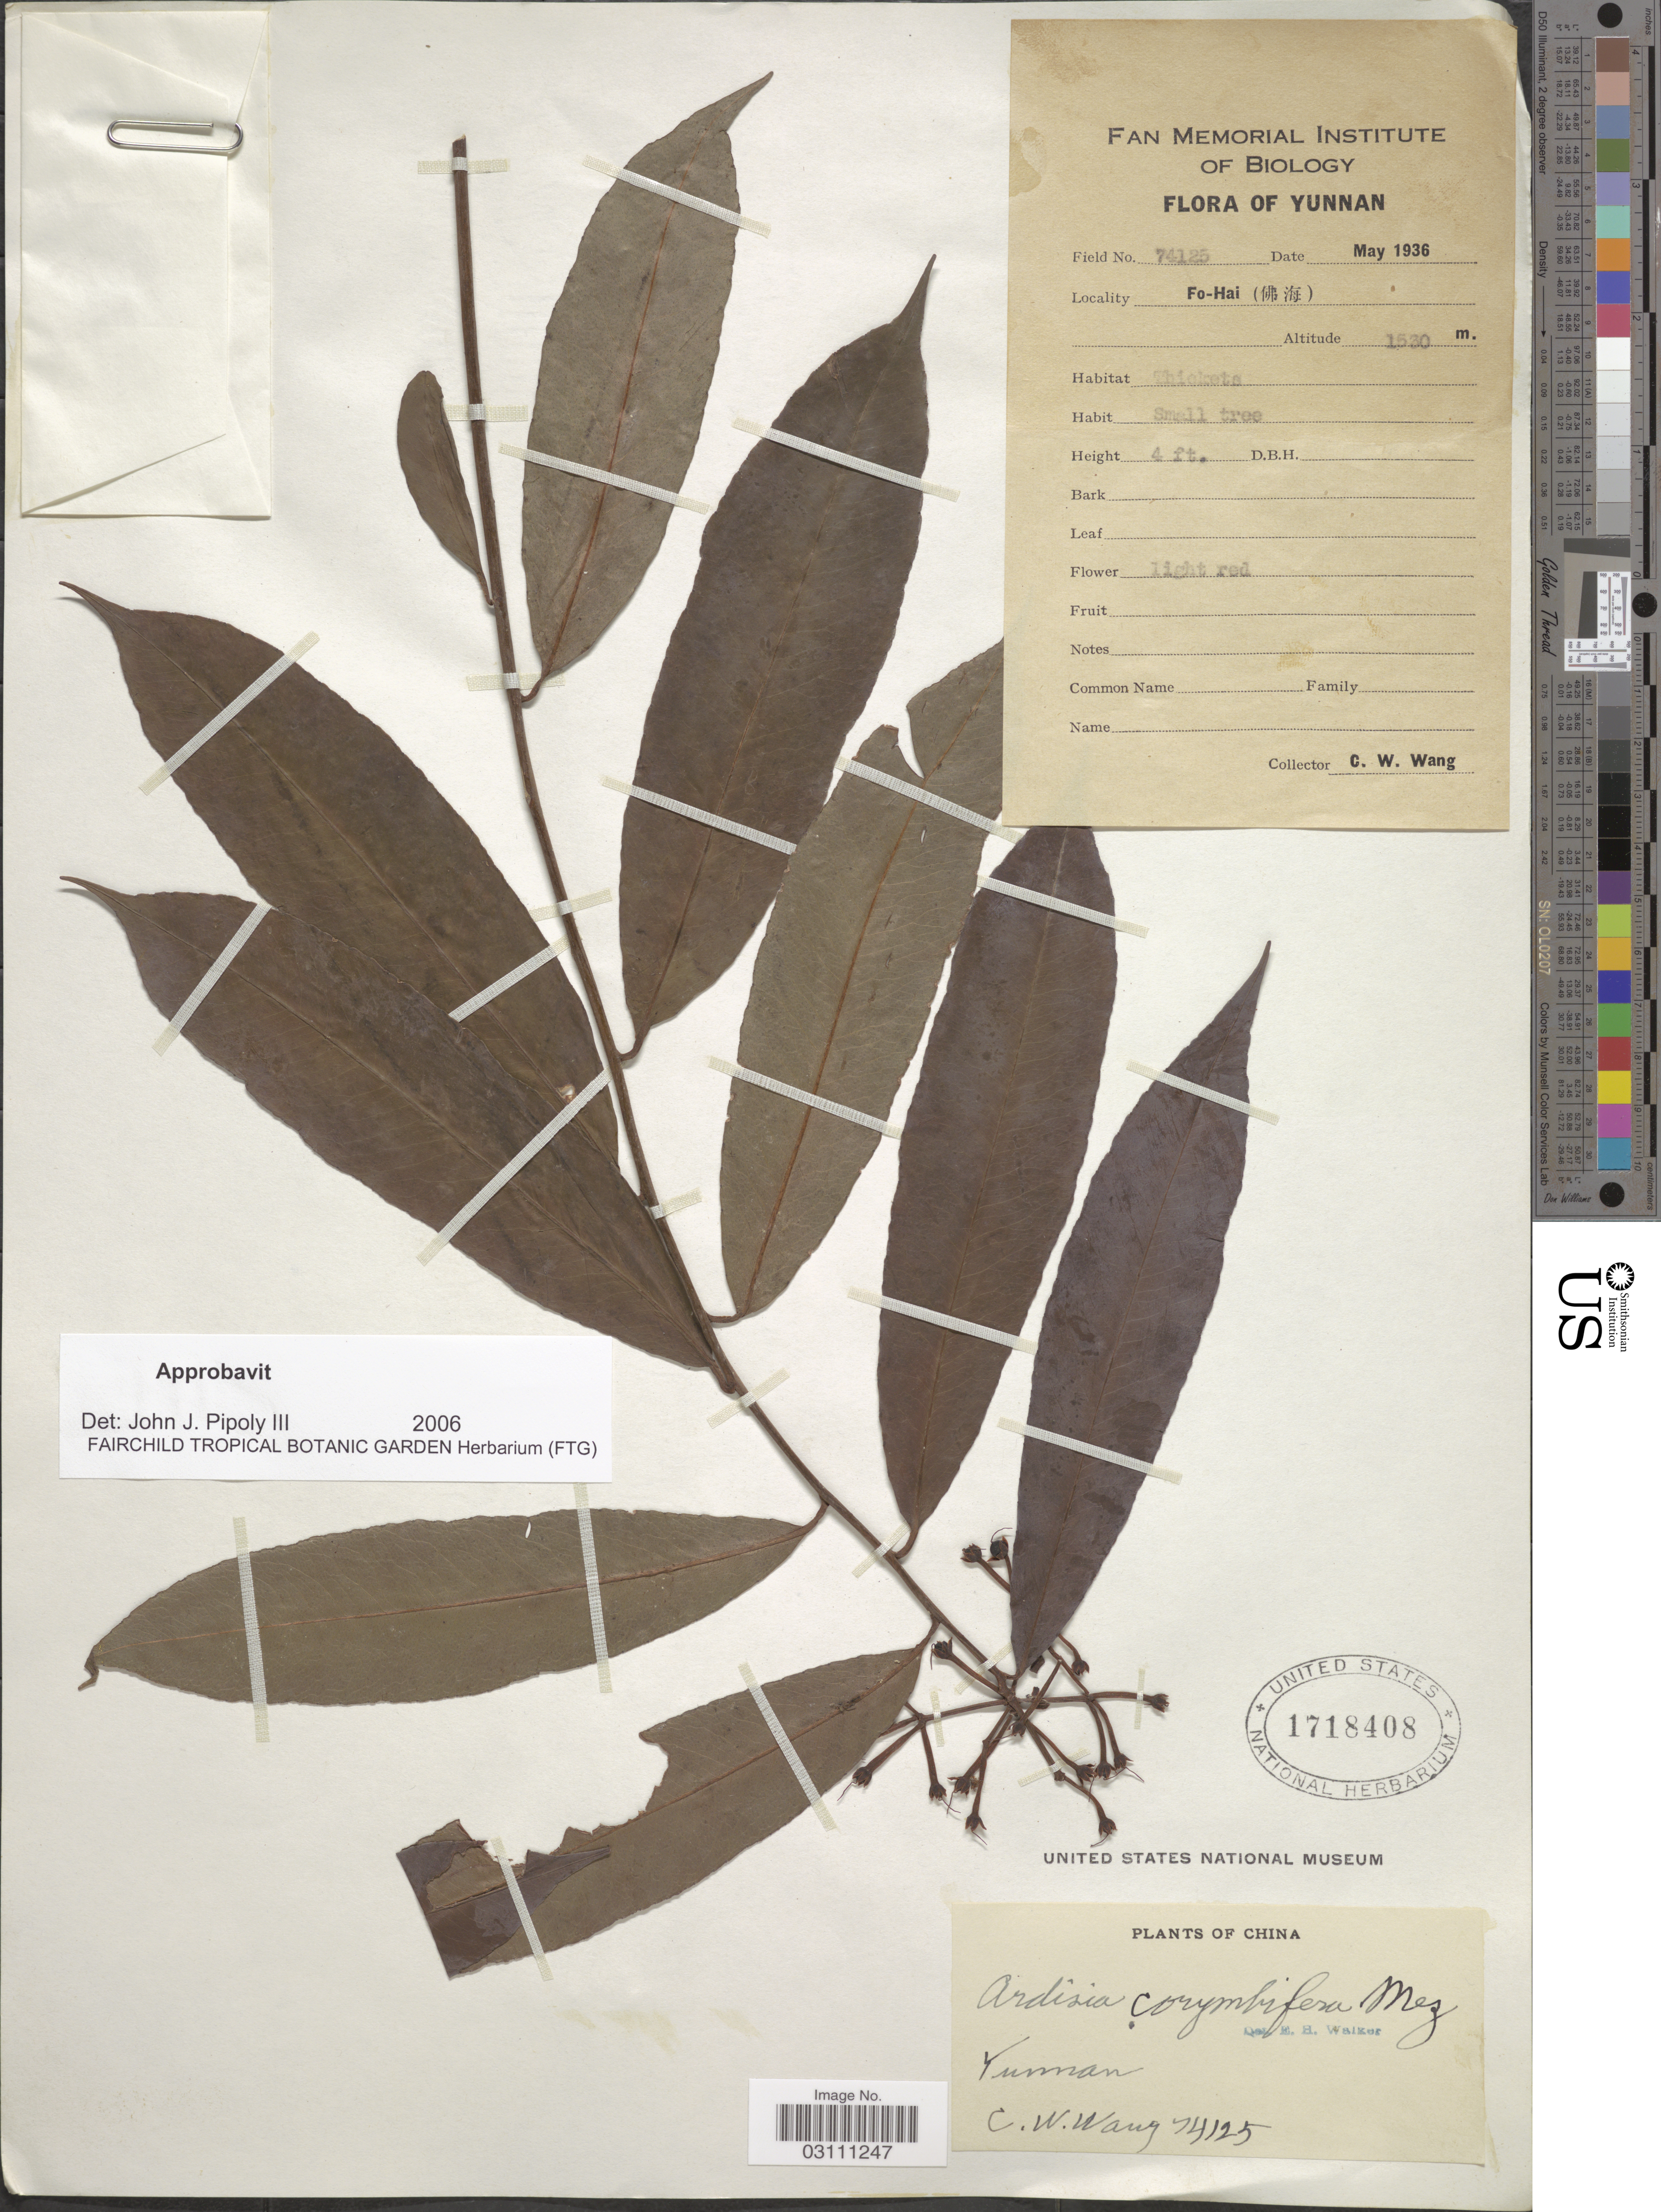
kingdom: Plantae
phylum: Tracheophyta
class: Magnoliopsida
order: Ericales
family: Primulaceae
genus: Ardisia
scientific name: Ardisia corymbifera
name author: Mez in Engl.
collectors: C. W. Wang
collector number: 74125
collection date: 1936-05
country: China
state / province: Yunnan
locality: Fo-Hai.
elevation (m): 1530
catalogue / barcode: US 1718408